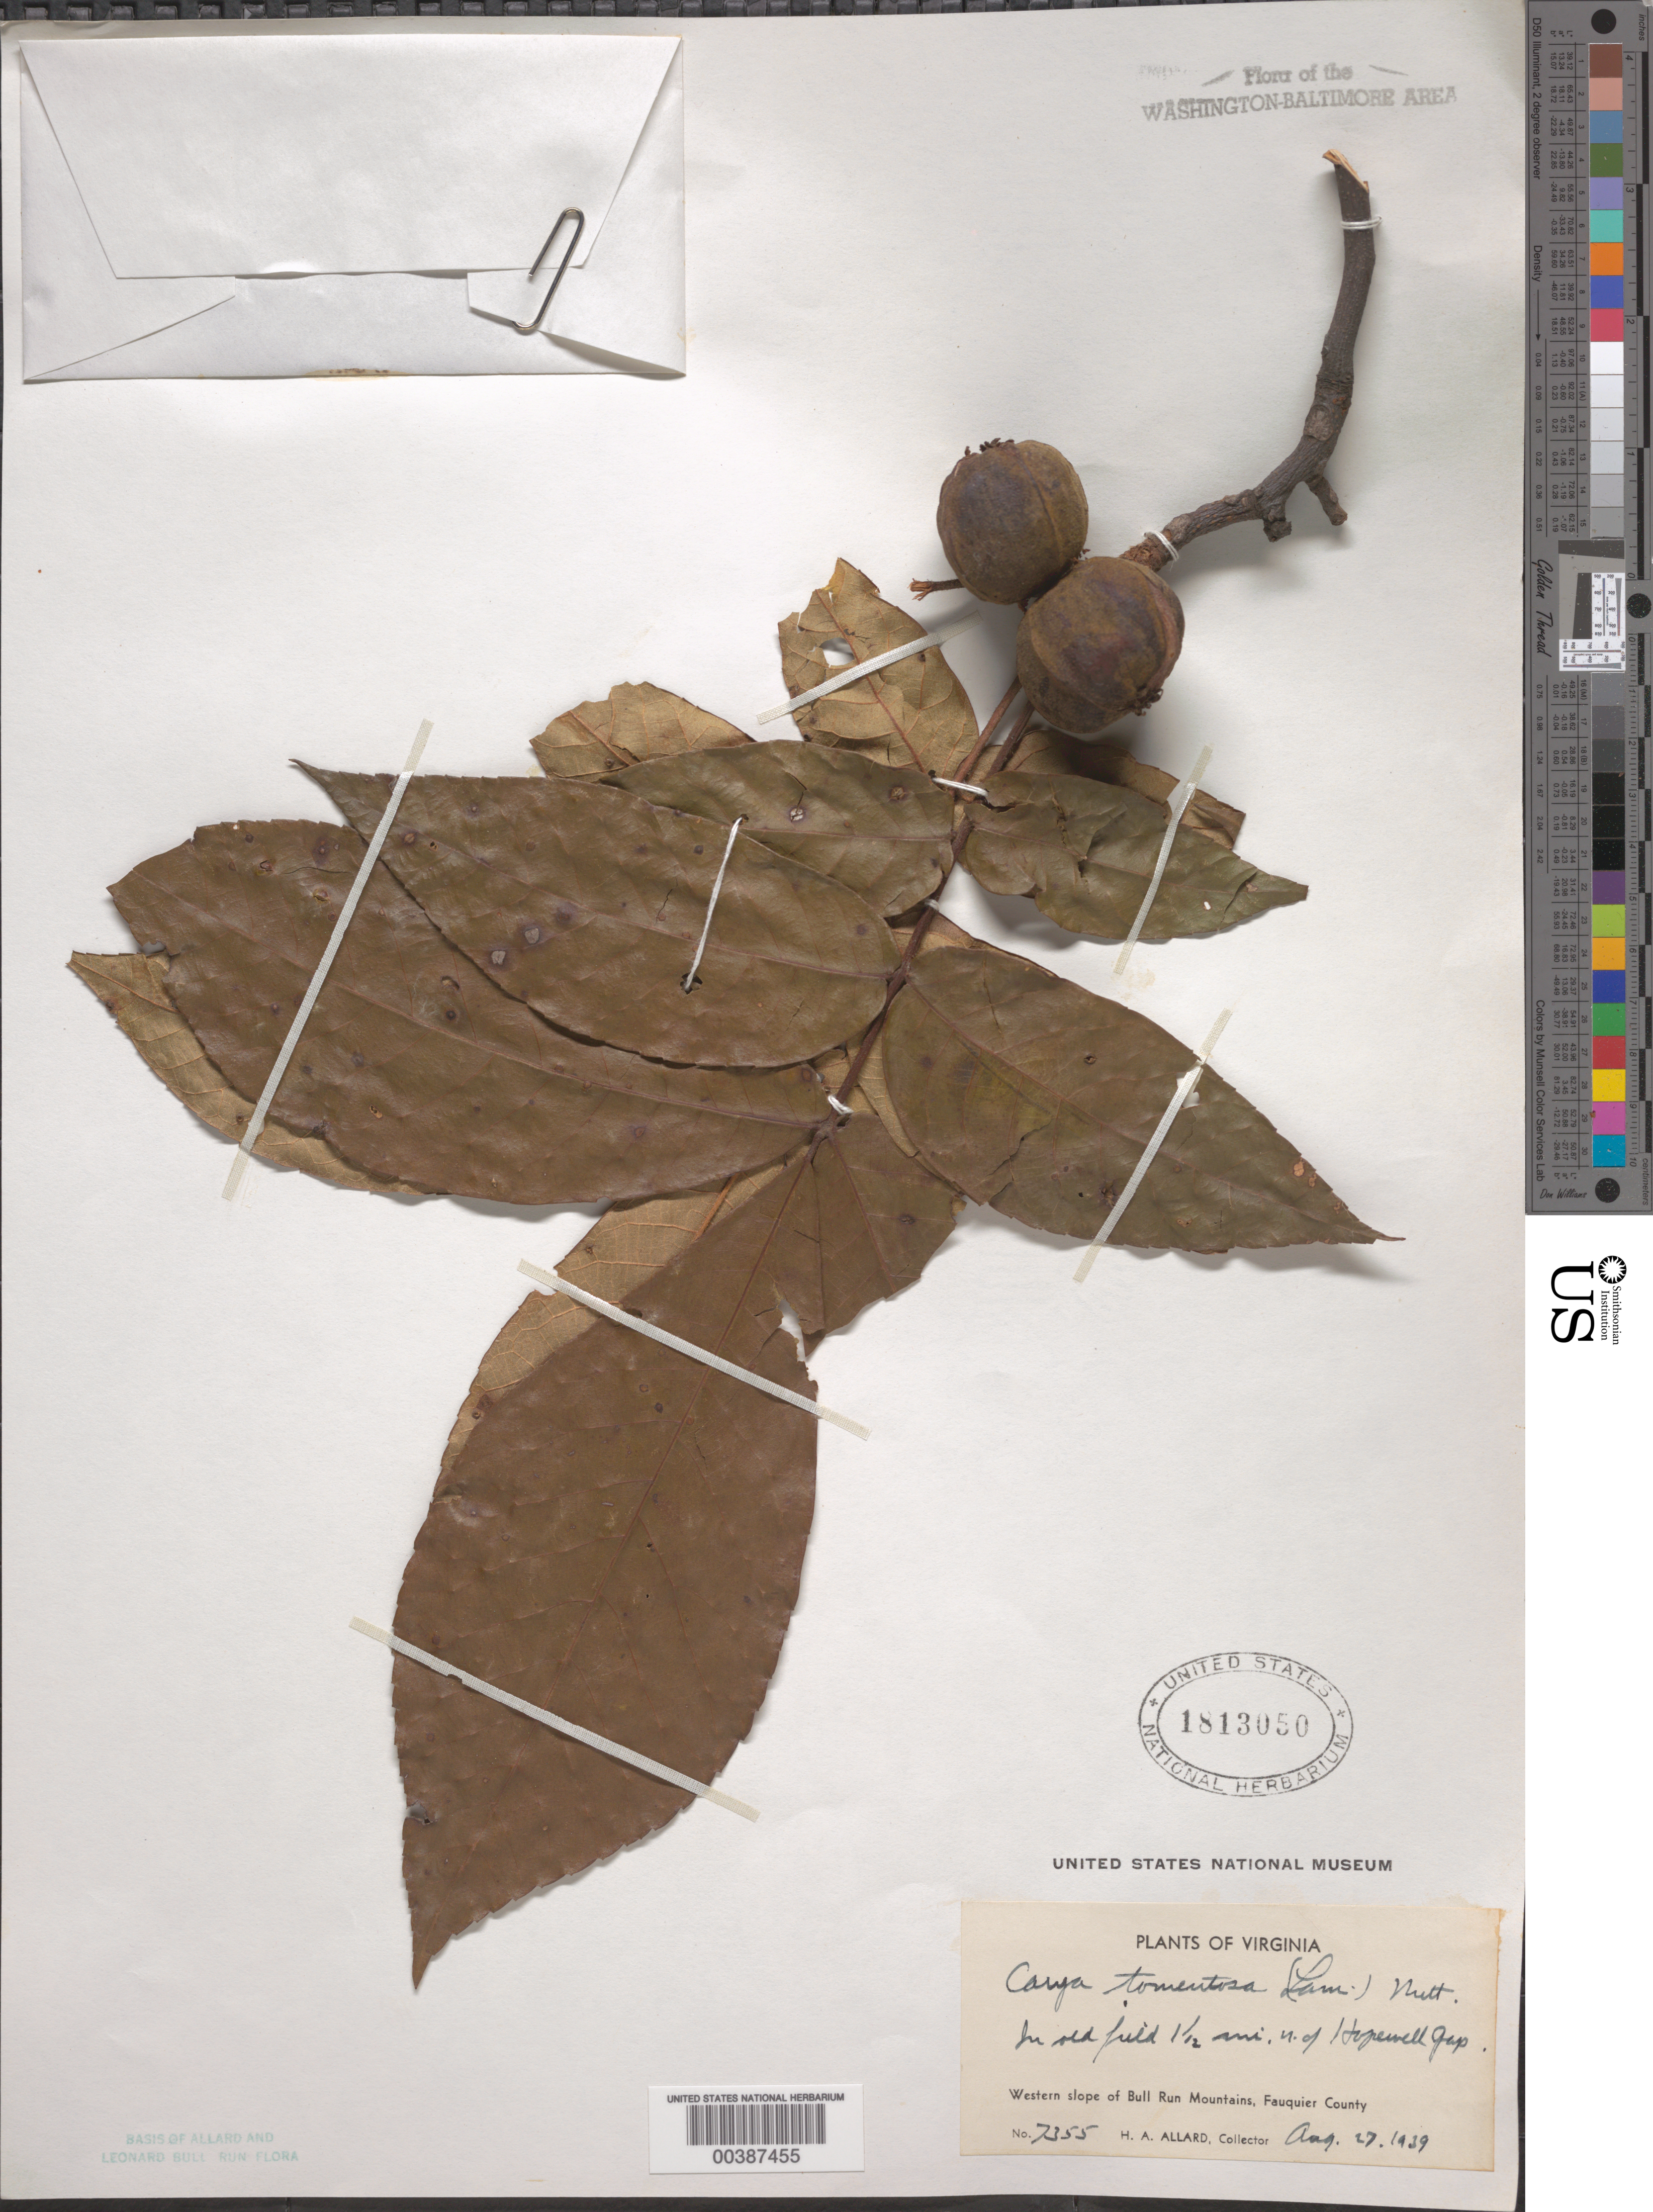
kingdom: Plantae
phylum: Tracheophyta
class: Magnoliopsida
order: Fagales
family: Juglandaceae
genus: Carya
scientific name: Carya tomentosa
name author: (Lam.) Nutt.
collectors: H. A. Allard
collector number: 7355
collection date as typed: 27 Aug 1939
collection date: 1939-08-27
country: United States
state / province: Virginia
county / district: Fauquier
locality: North of Hopewell Gap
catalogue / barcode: US 1813050